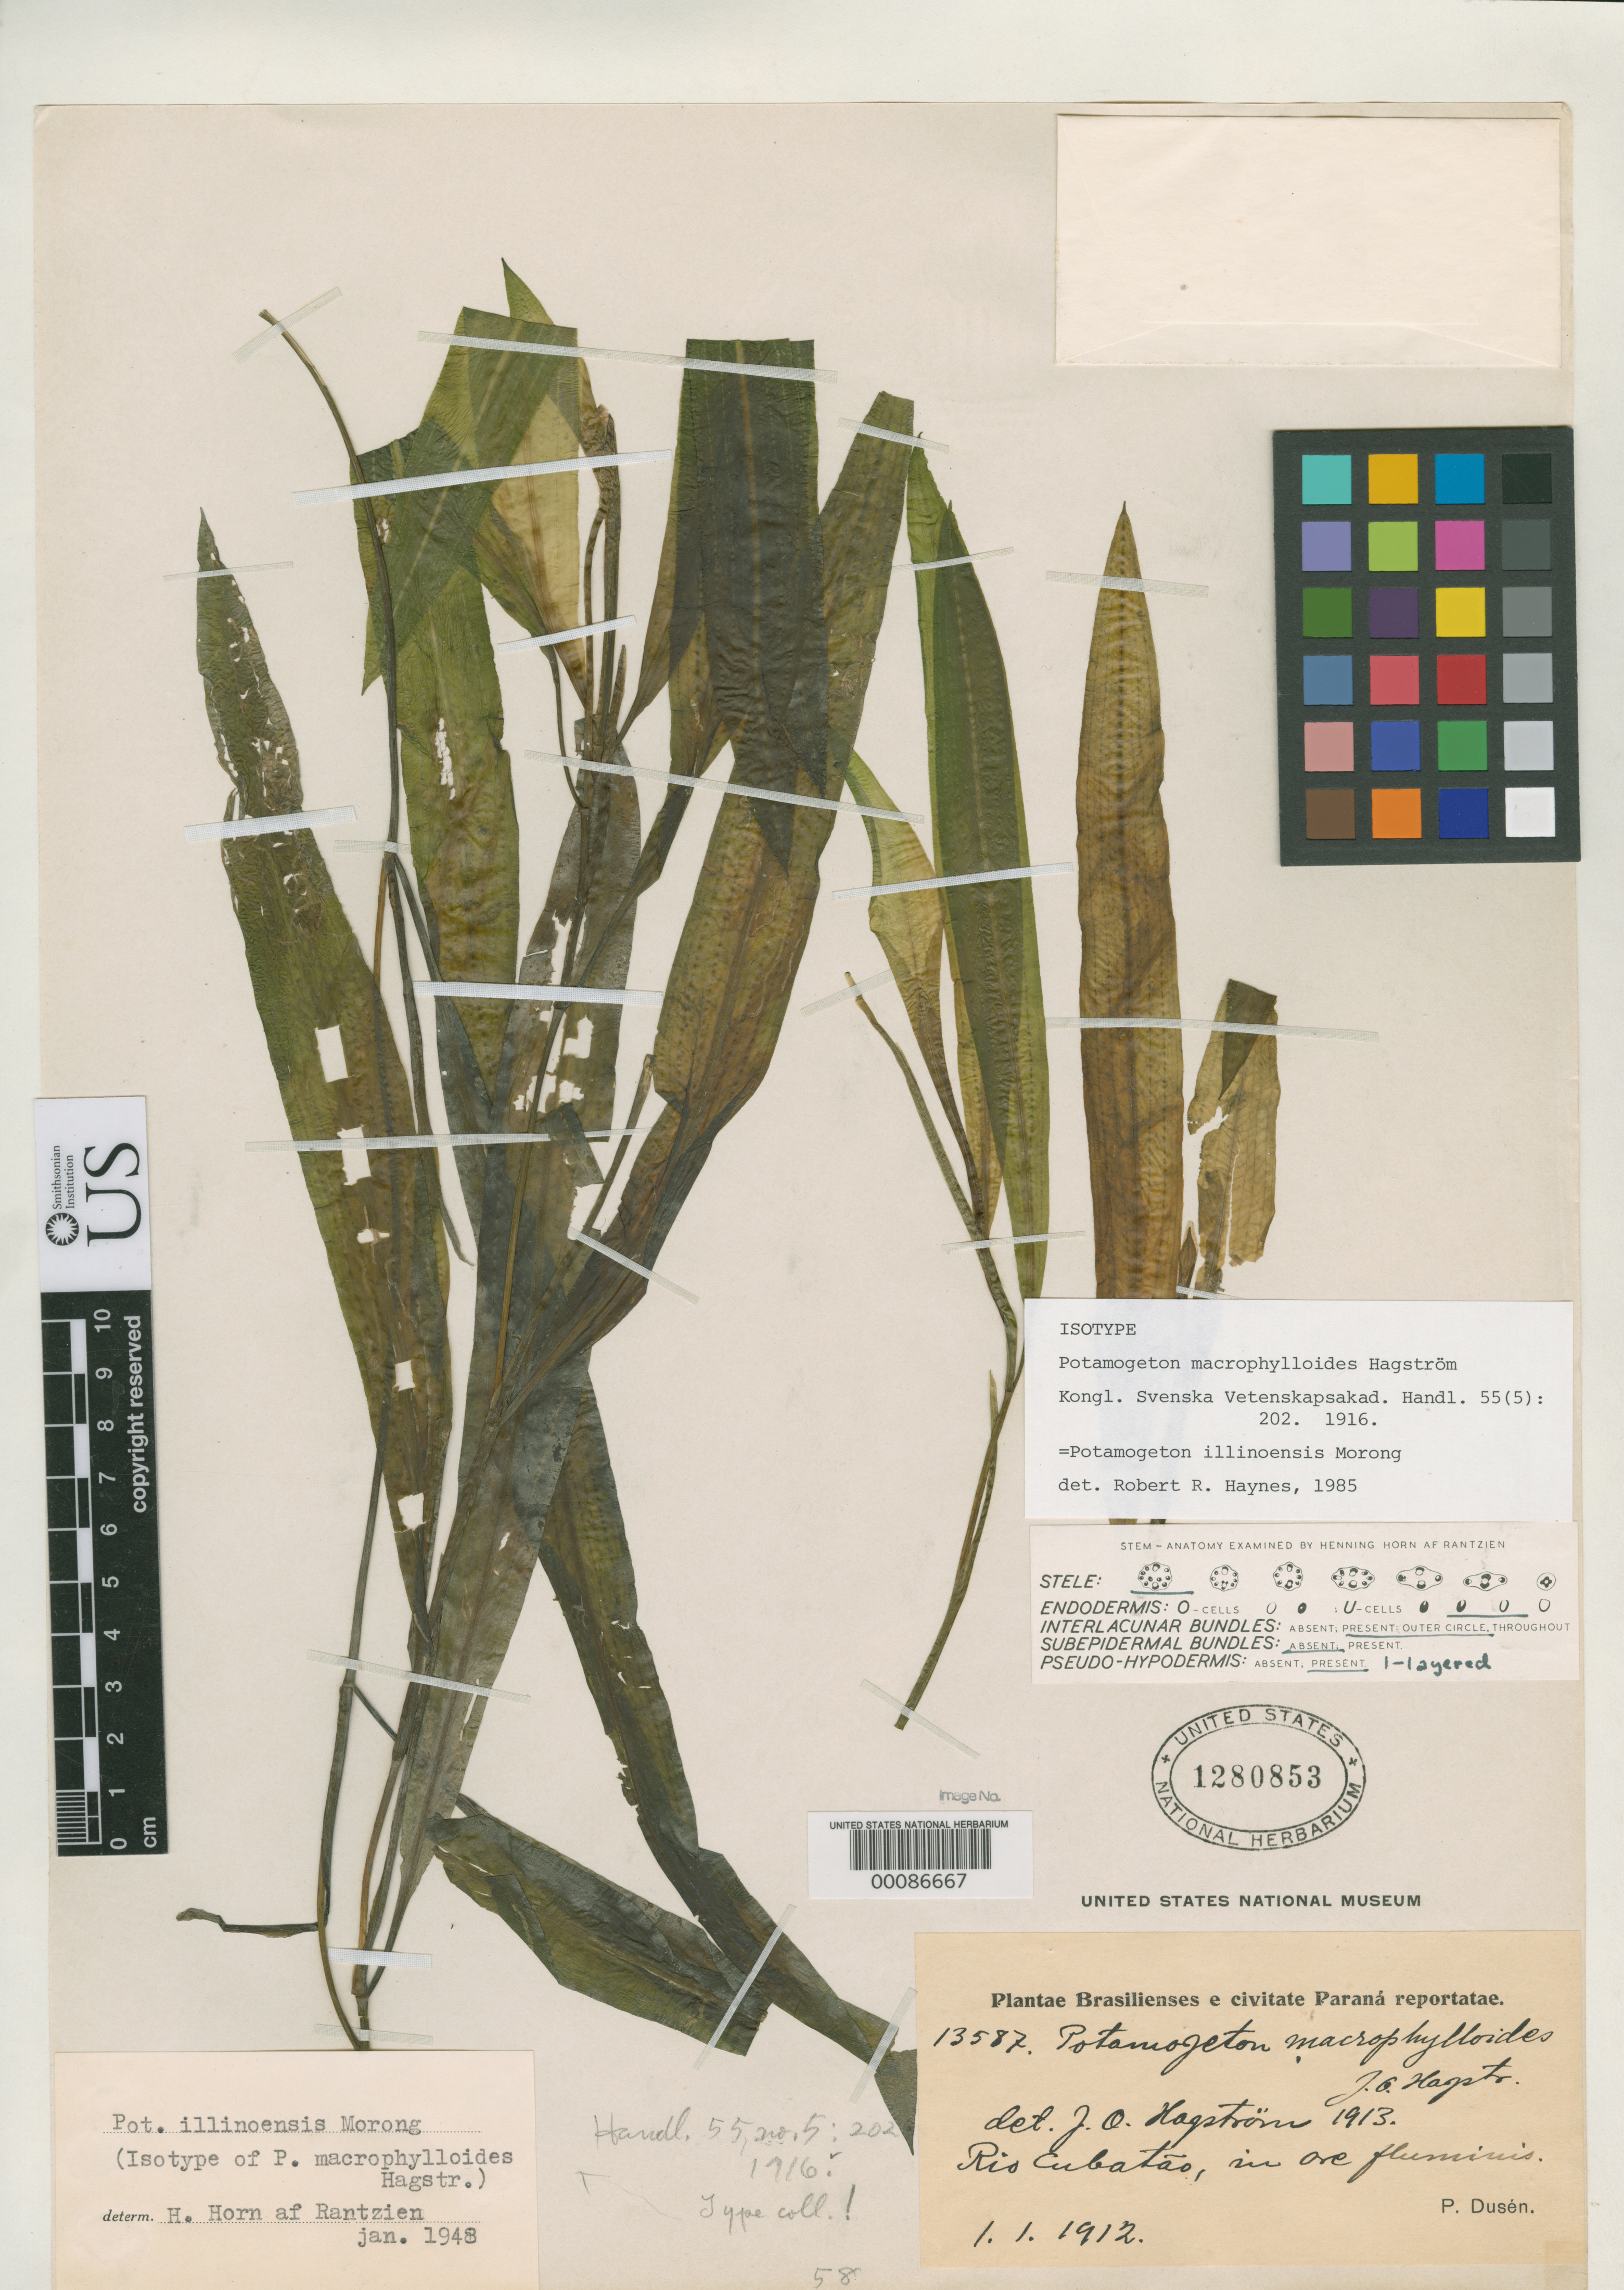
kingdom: Plantae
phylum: Tracheophyta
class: Liliopsida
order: Alismatales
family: Potamogetonaceae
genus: Potamogeton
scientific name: Potamogeton macrophylloides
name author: Hagstr.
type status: Isotype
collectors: P. Dusén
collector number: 135587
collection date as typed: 01 Jan 1912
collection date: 1912-01-01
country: Brazil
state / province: Paraná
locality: Rio Cubatao.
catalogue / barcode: US 1280853